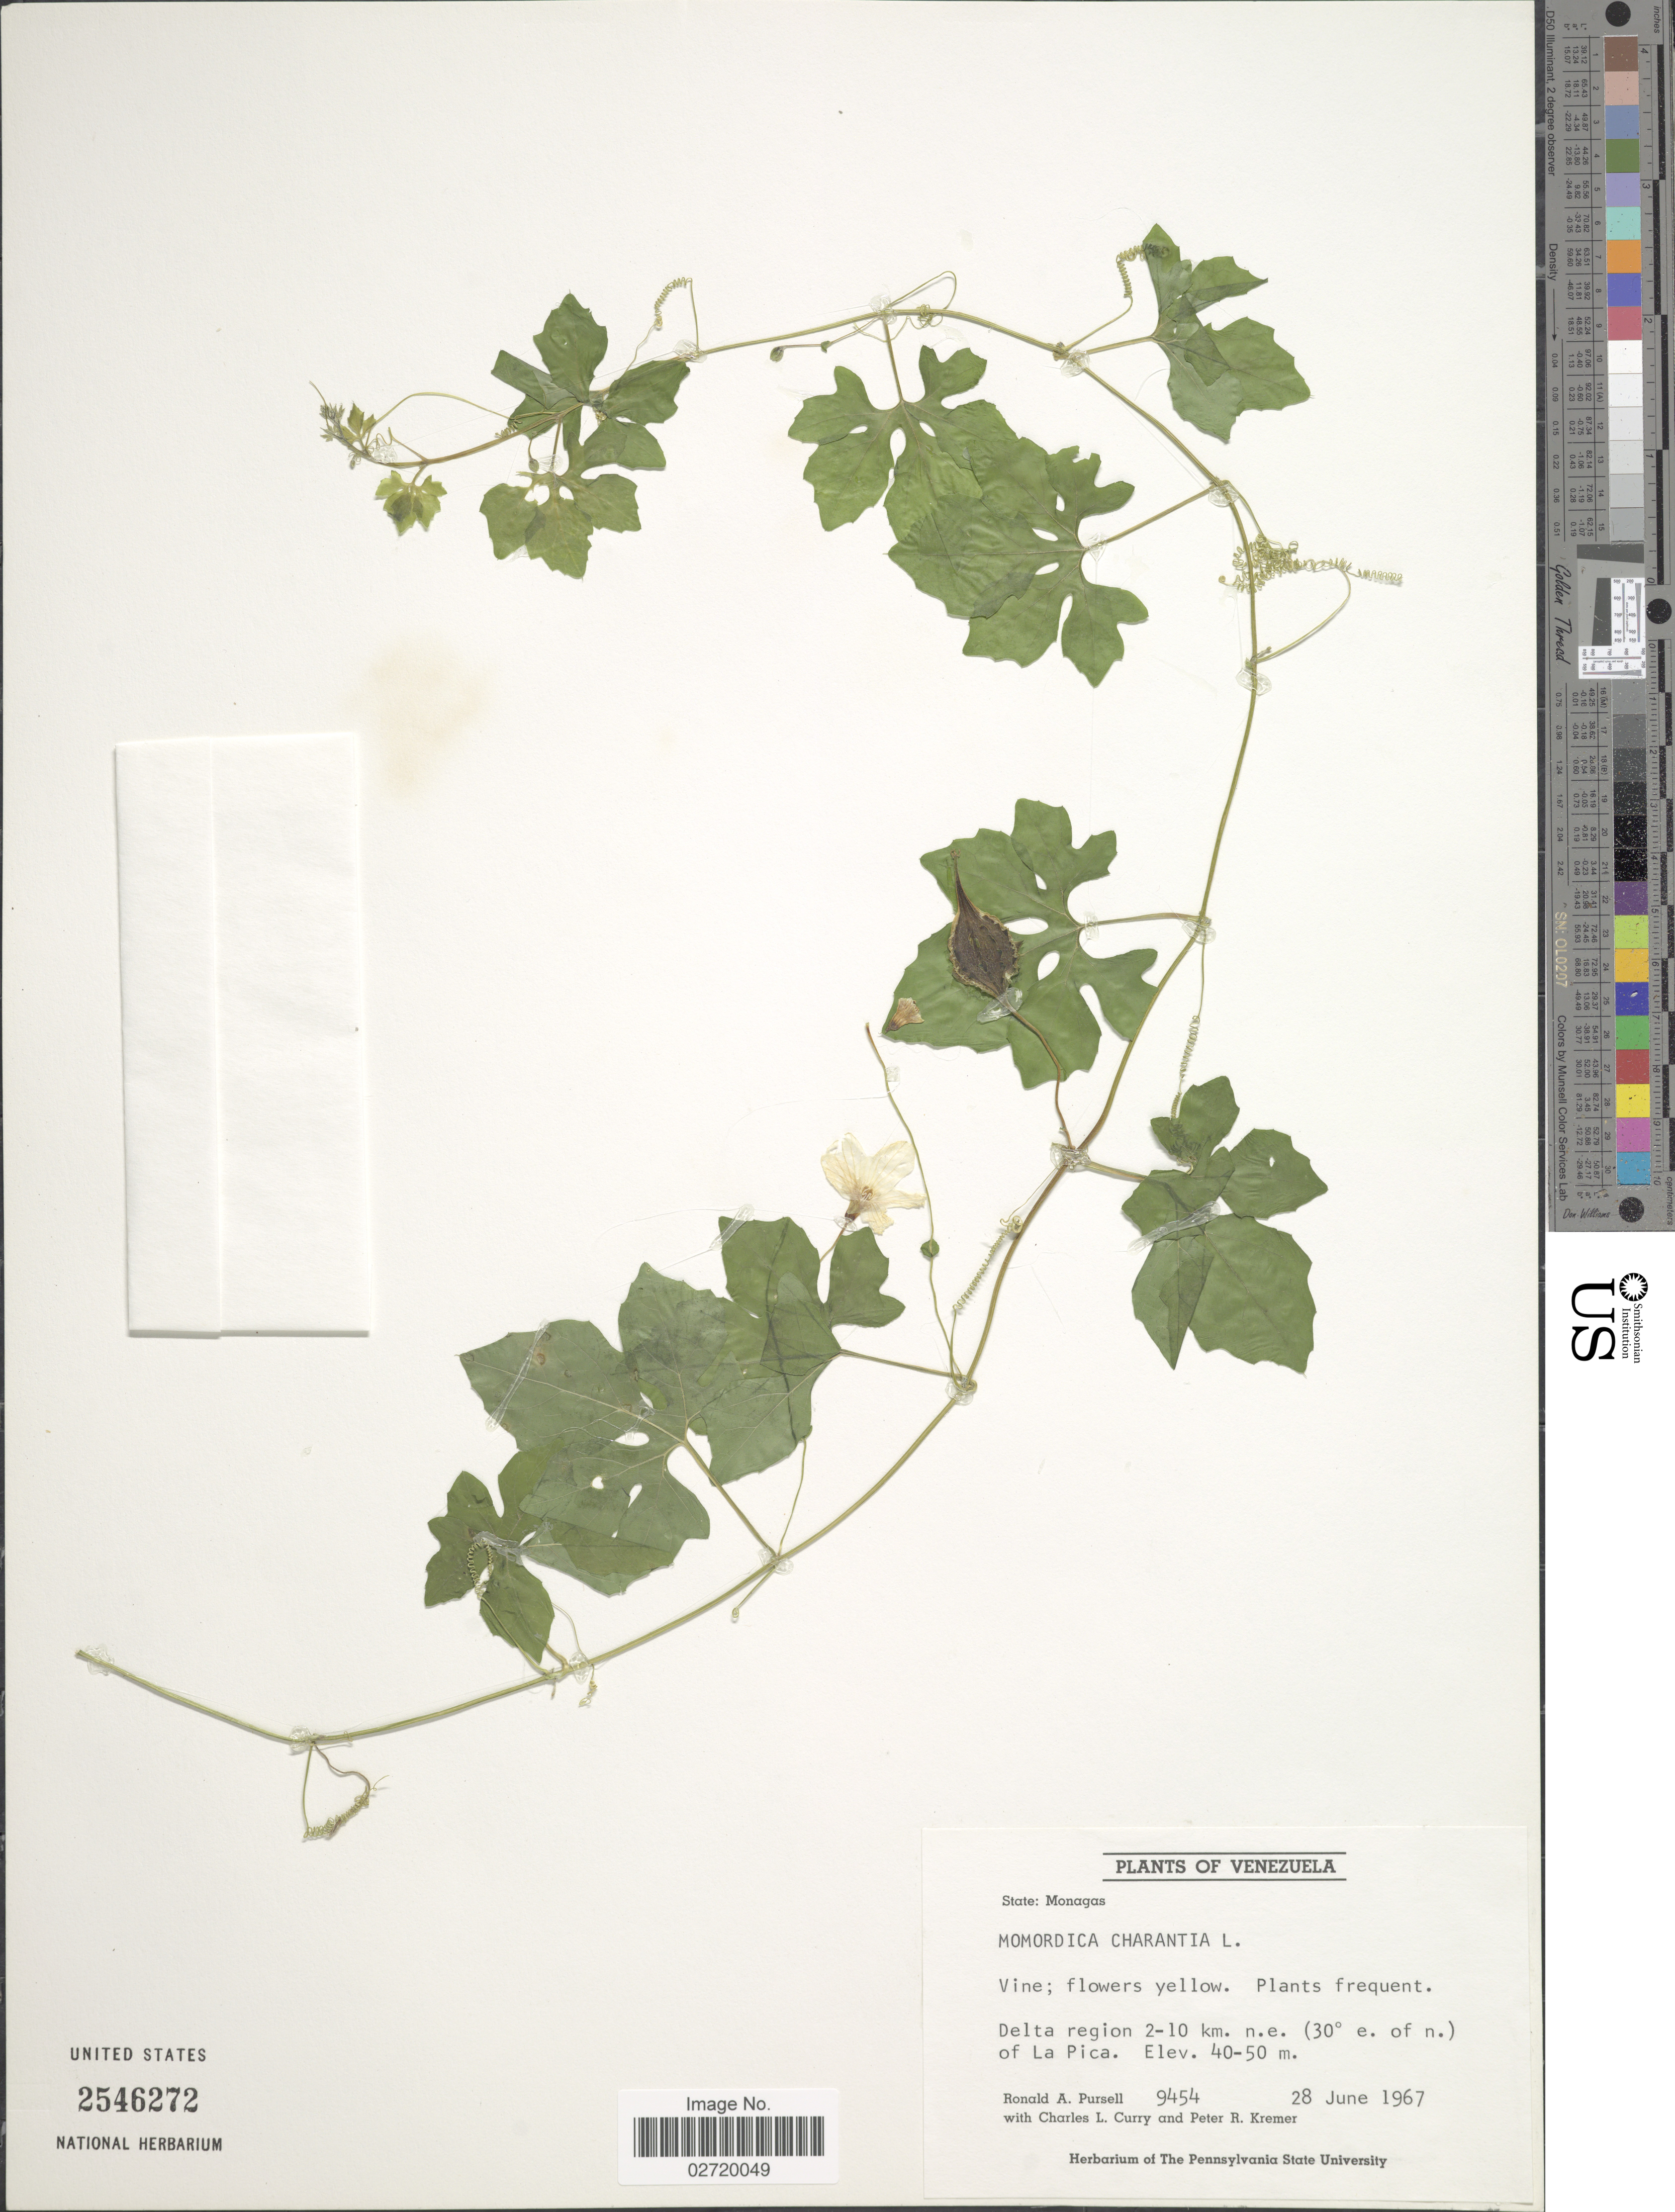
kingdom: Plantae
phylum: Tracheophyta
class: Magnoliopsida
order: Cucurbitales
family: Cucurbitaceae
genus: Momordica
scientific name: Momordica charantia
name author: L.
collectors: R. A. Pursell, C. L. Curry & P. Kremer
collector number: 9454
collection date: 1967-06-28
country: Venezuela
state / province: Monagas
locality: Delta region 2-10 km. n.e. (30° e. of n.) of La Pica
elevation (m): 40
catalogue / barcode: US 2546272